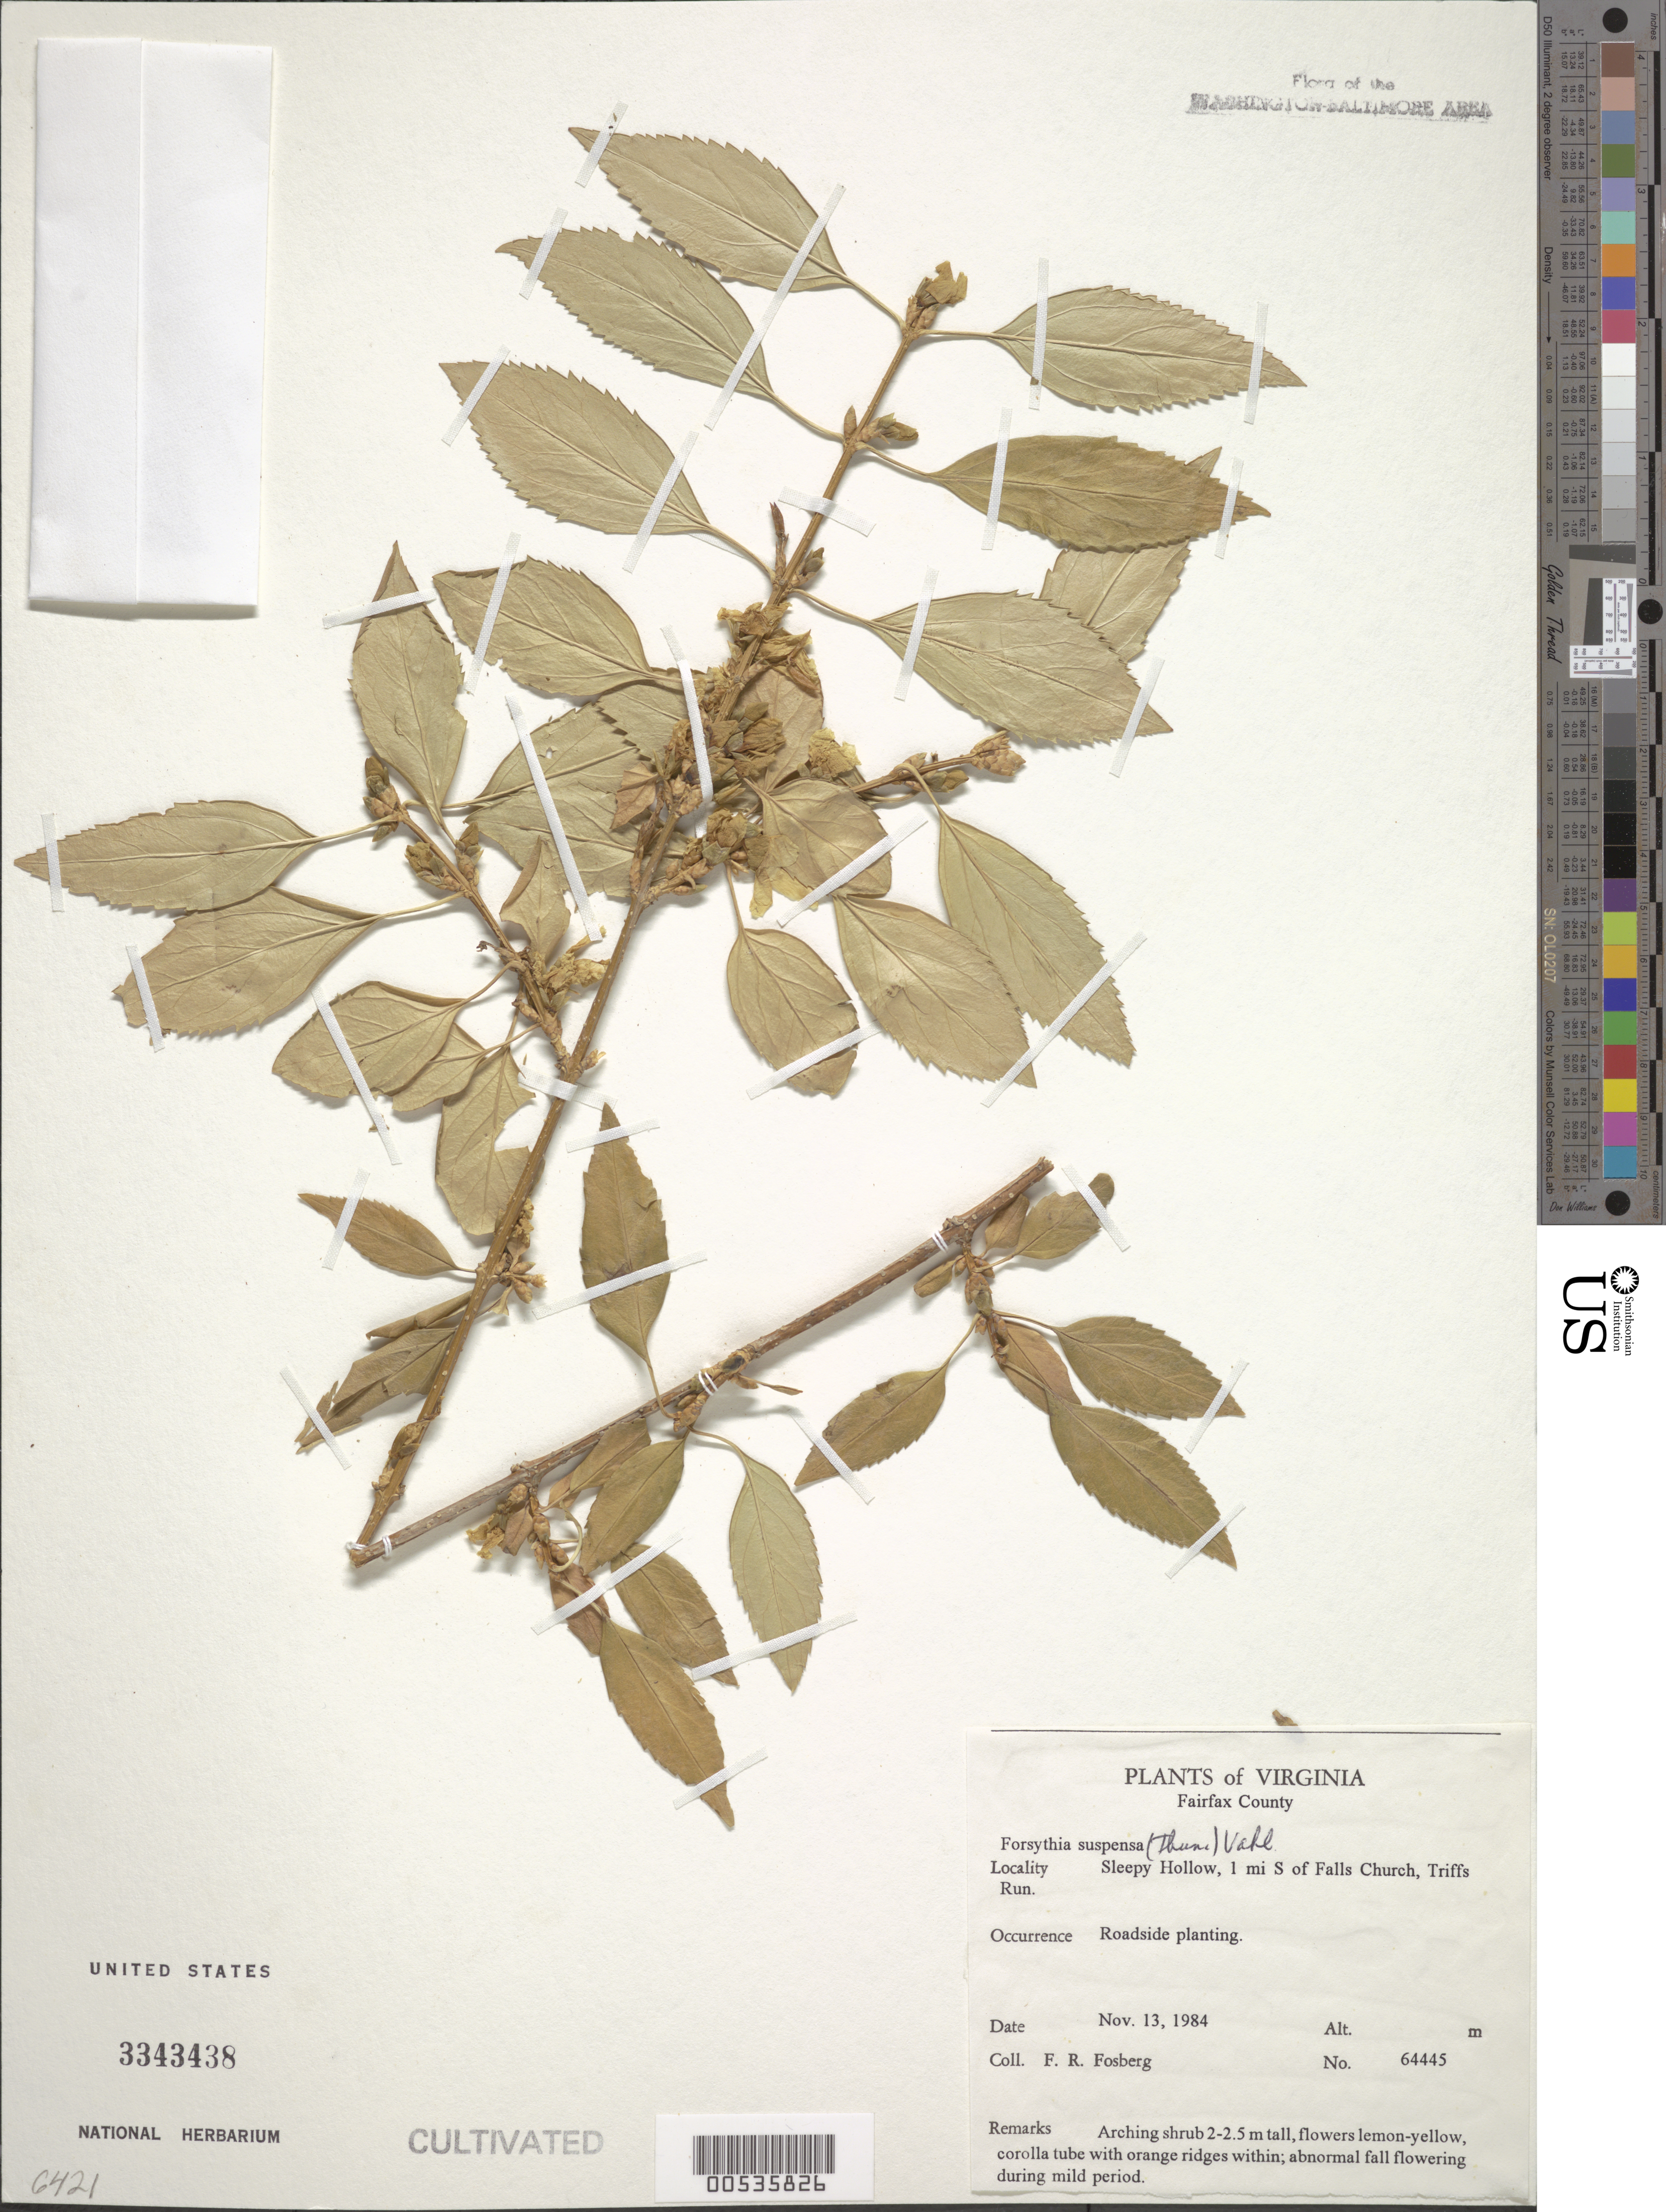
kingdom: Plantae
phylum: Tracheophyta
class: Magnoliopsida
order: Lamiales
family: Oleaceae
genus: Forsythia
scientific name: Forsythia suspensa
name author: (Thunb.) Vahl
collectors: F. R. Fosberg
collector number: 64445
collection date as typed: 13 Nov 1984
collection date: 1984-11-13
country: United States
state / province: Virginia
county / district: Fairfax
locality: Sleepy Hollow, S of Falls Church, Tripps Run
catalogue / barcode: US 3343438